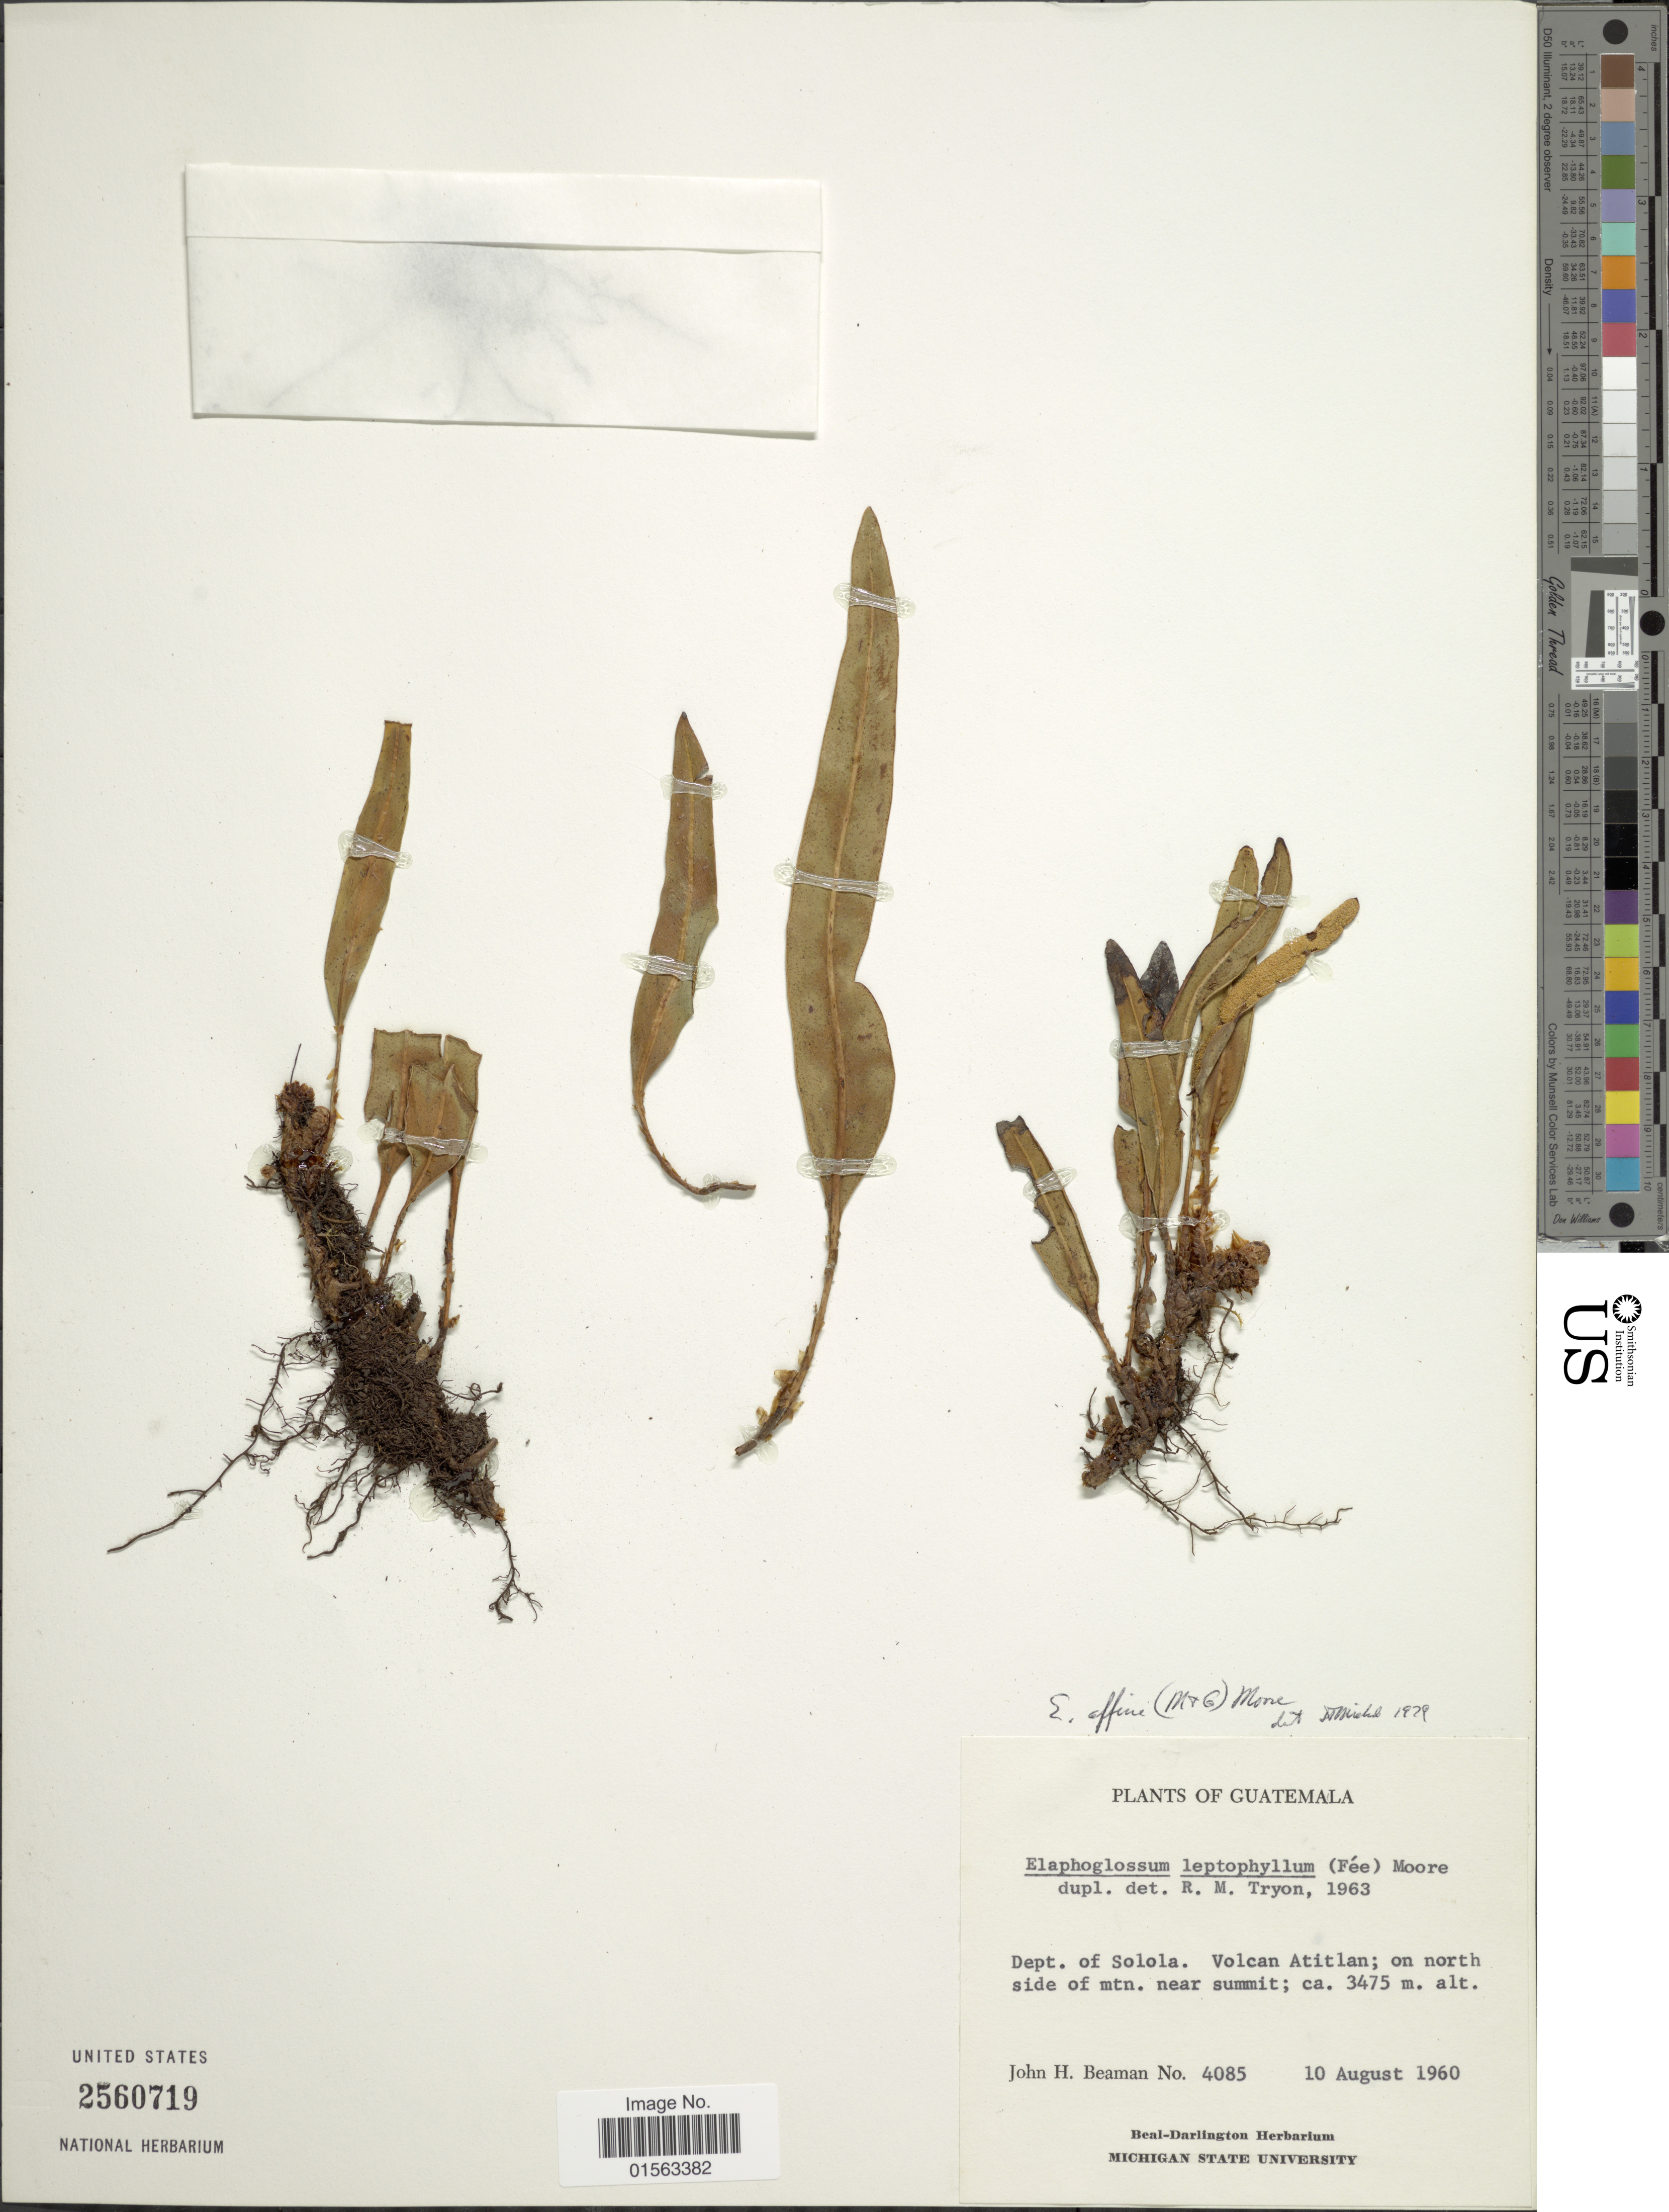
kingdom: Plantae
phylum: Tracheophyta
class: Polypodiopsida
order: Polypodiales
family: Dryopteridaceae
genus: Elaphoglossum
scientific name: Elaphoglossum affine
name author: (M. Martens & Galeotti) T. Moore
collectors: J. H. Beaman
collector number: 4085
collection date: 1960-08-10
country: Guatemala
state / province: Sololá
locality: Dept. of Solola, Volcan Atitlan; on north side of mtn. near summit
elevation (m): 2475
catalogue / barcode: US 2560719